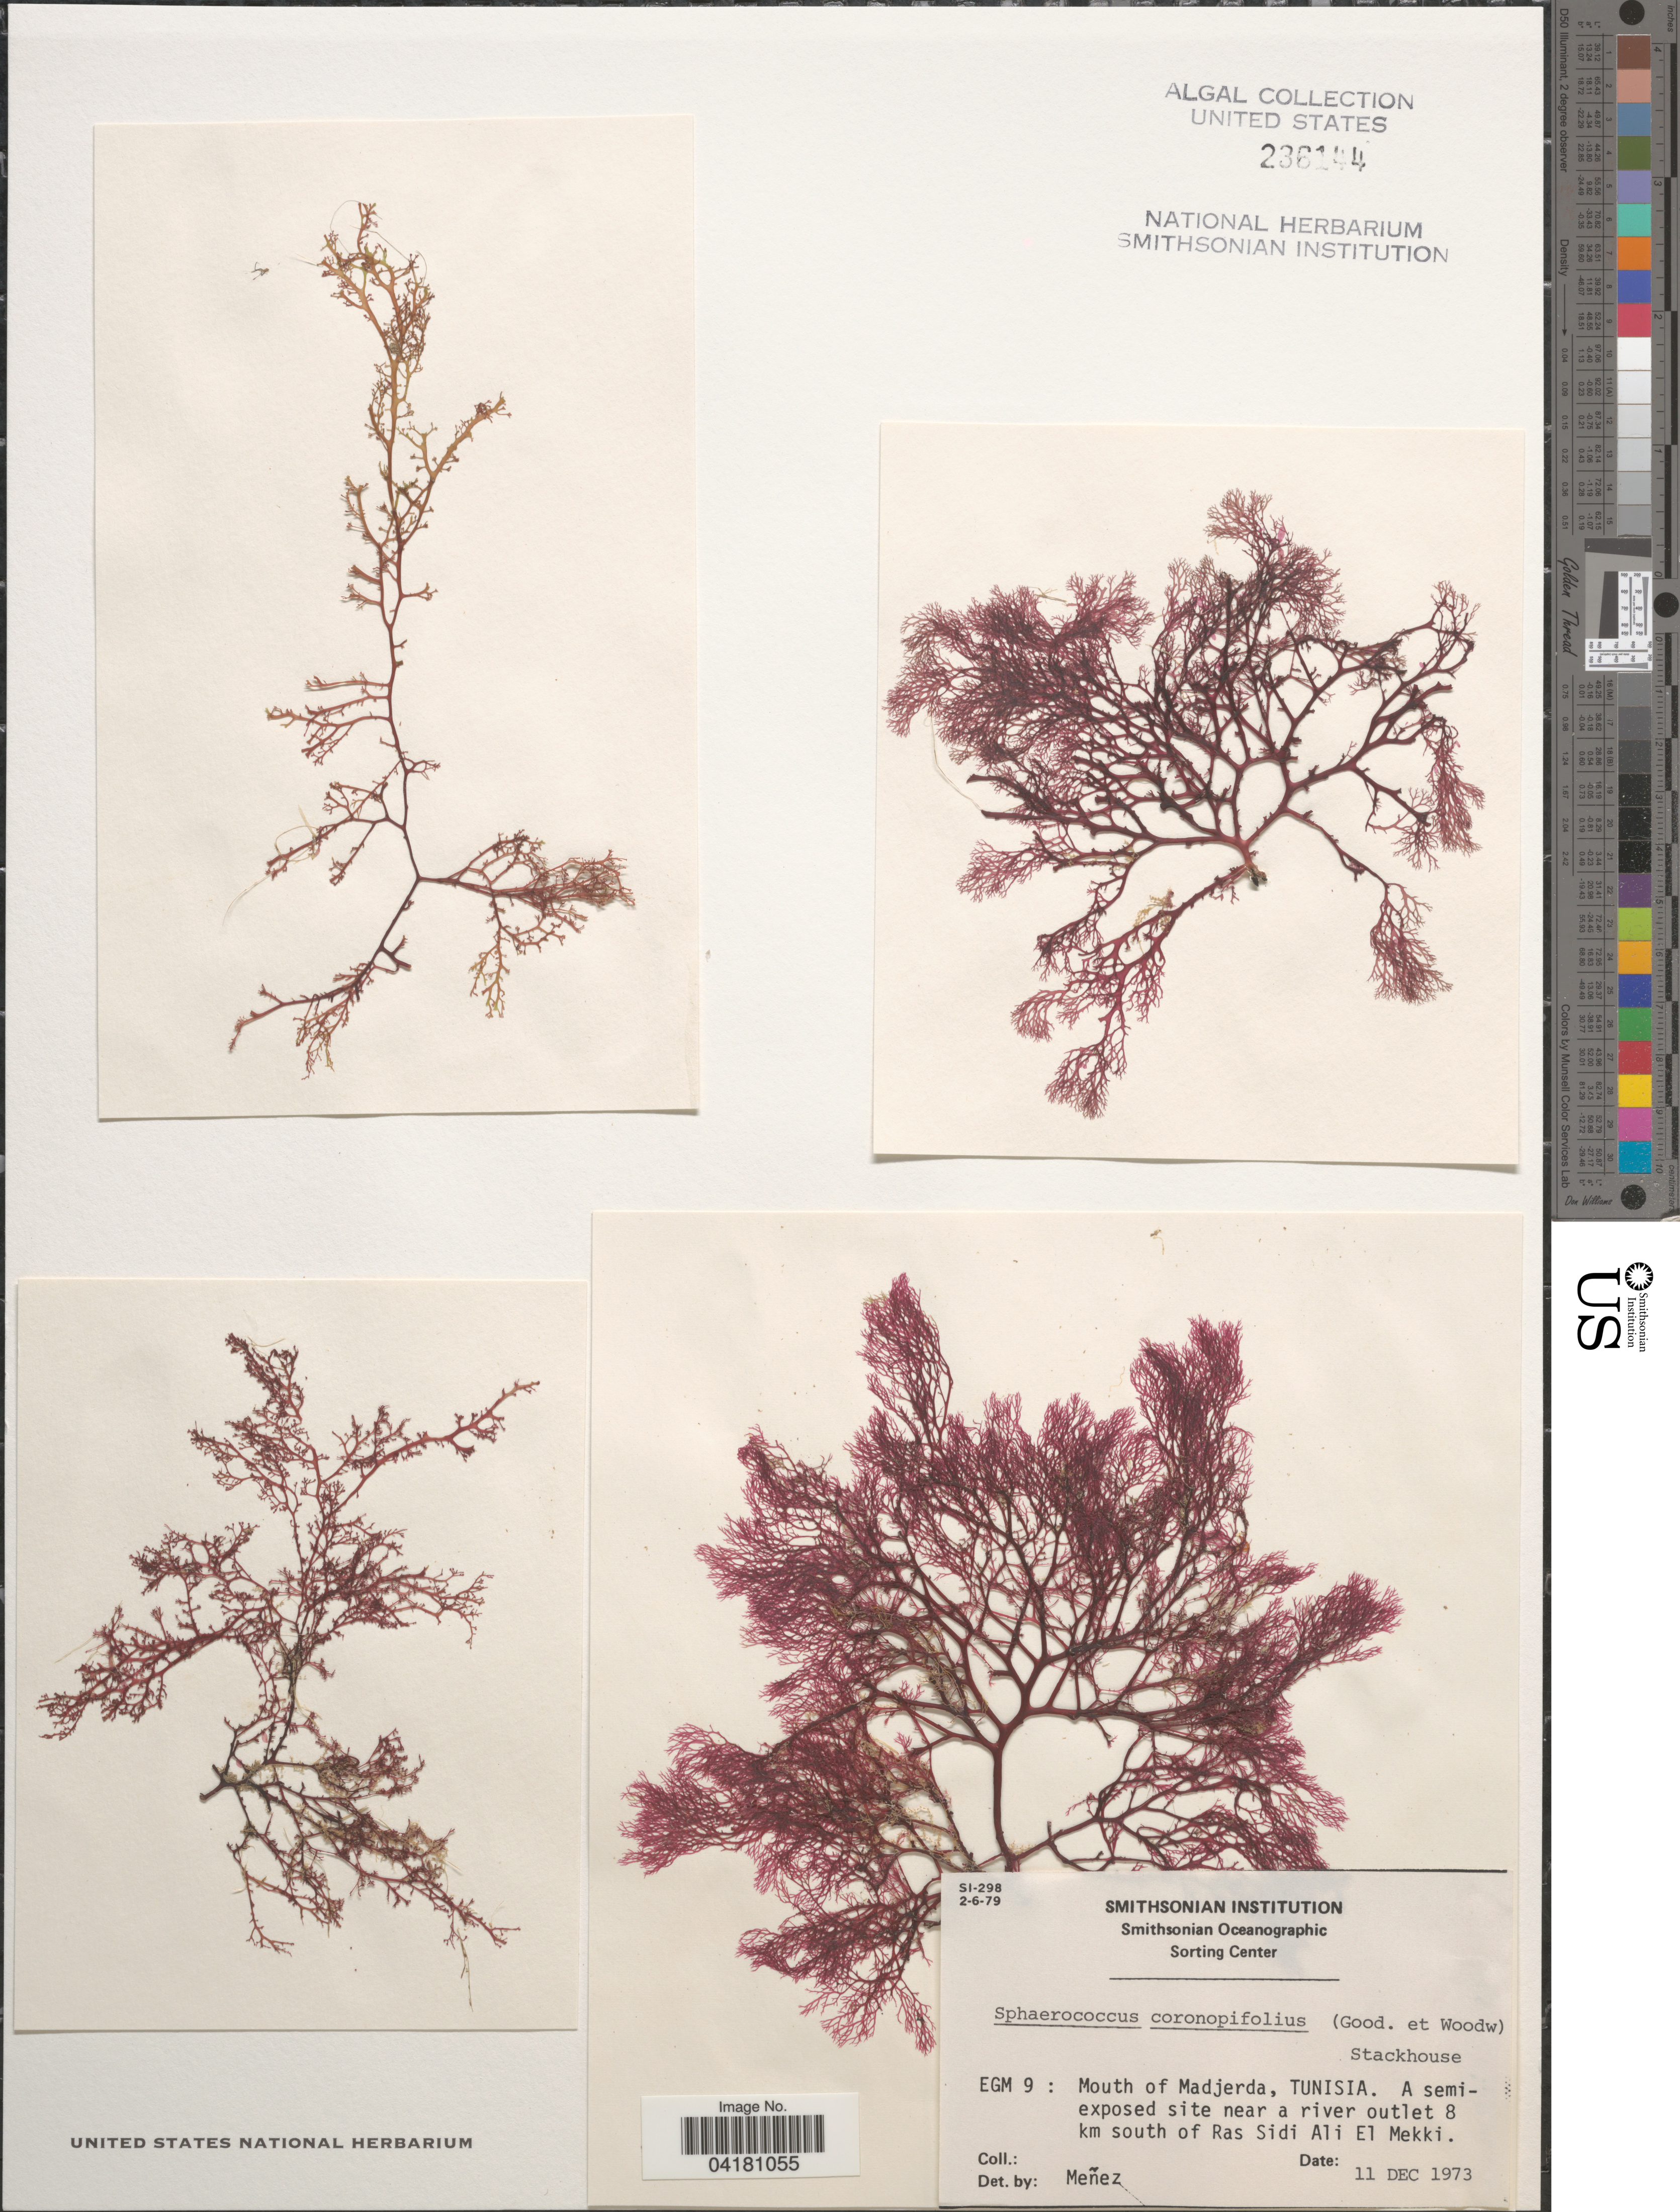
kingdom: Plantae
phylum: Rhodophyta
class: Florideophyceae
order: Gigartinales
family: Sphaerococcaceae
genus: Sphaerococcus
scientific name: Sphaerococcus coronopifolius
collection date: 1973-12-11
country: Tunisia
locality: EGM 9: Mouth of Madjerda. A semi-exposed site near a river outlet 8 km south of Ras Sidi Ali El Mekki.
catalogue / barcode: US 236144